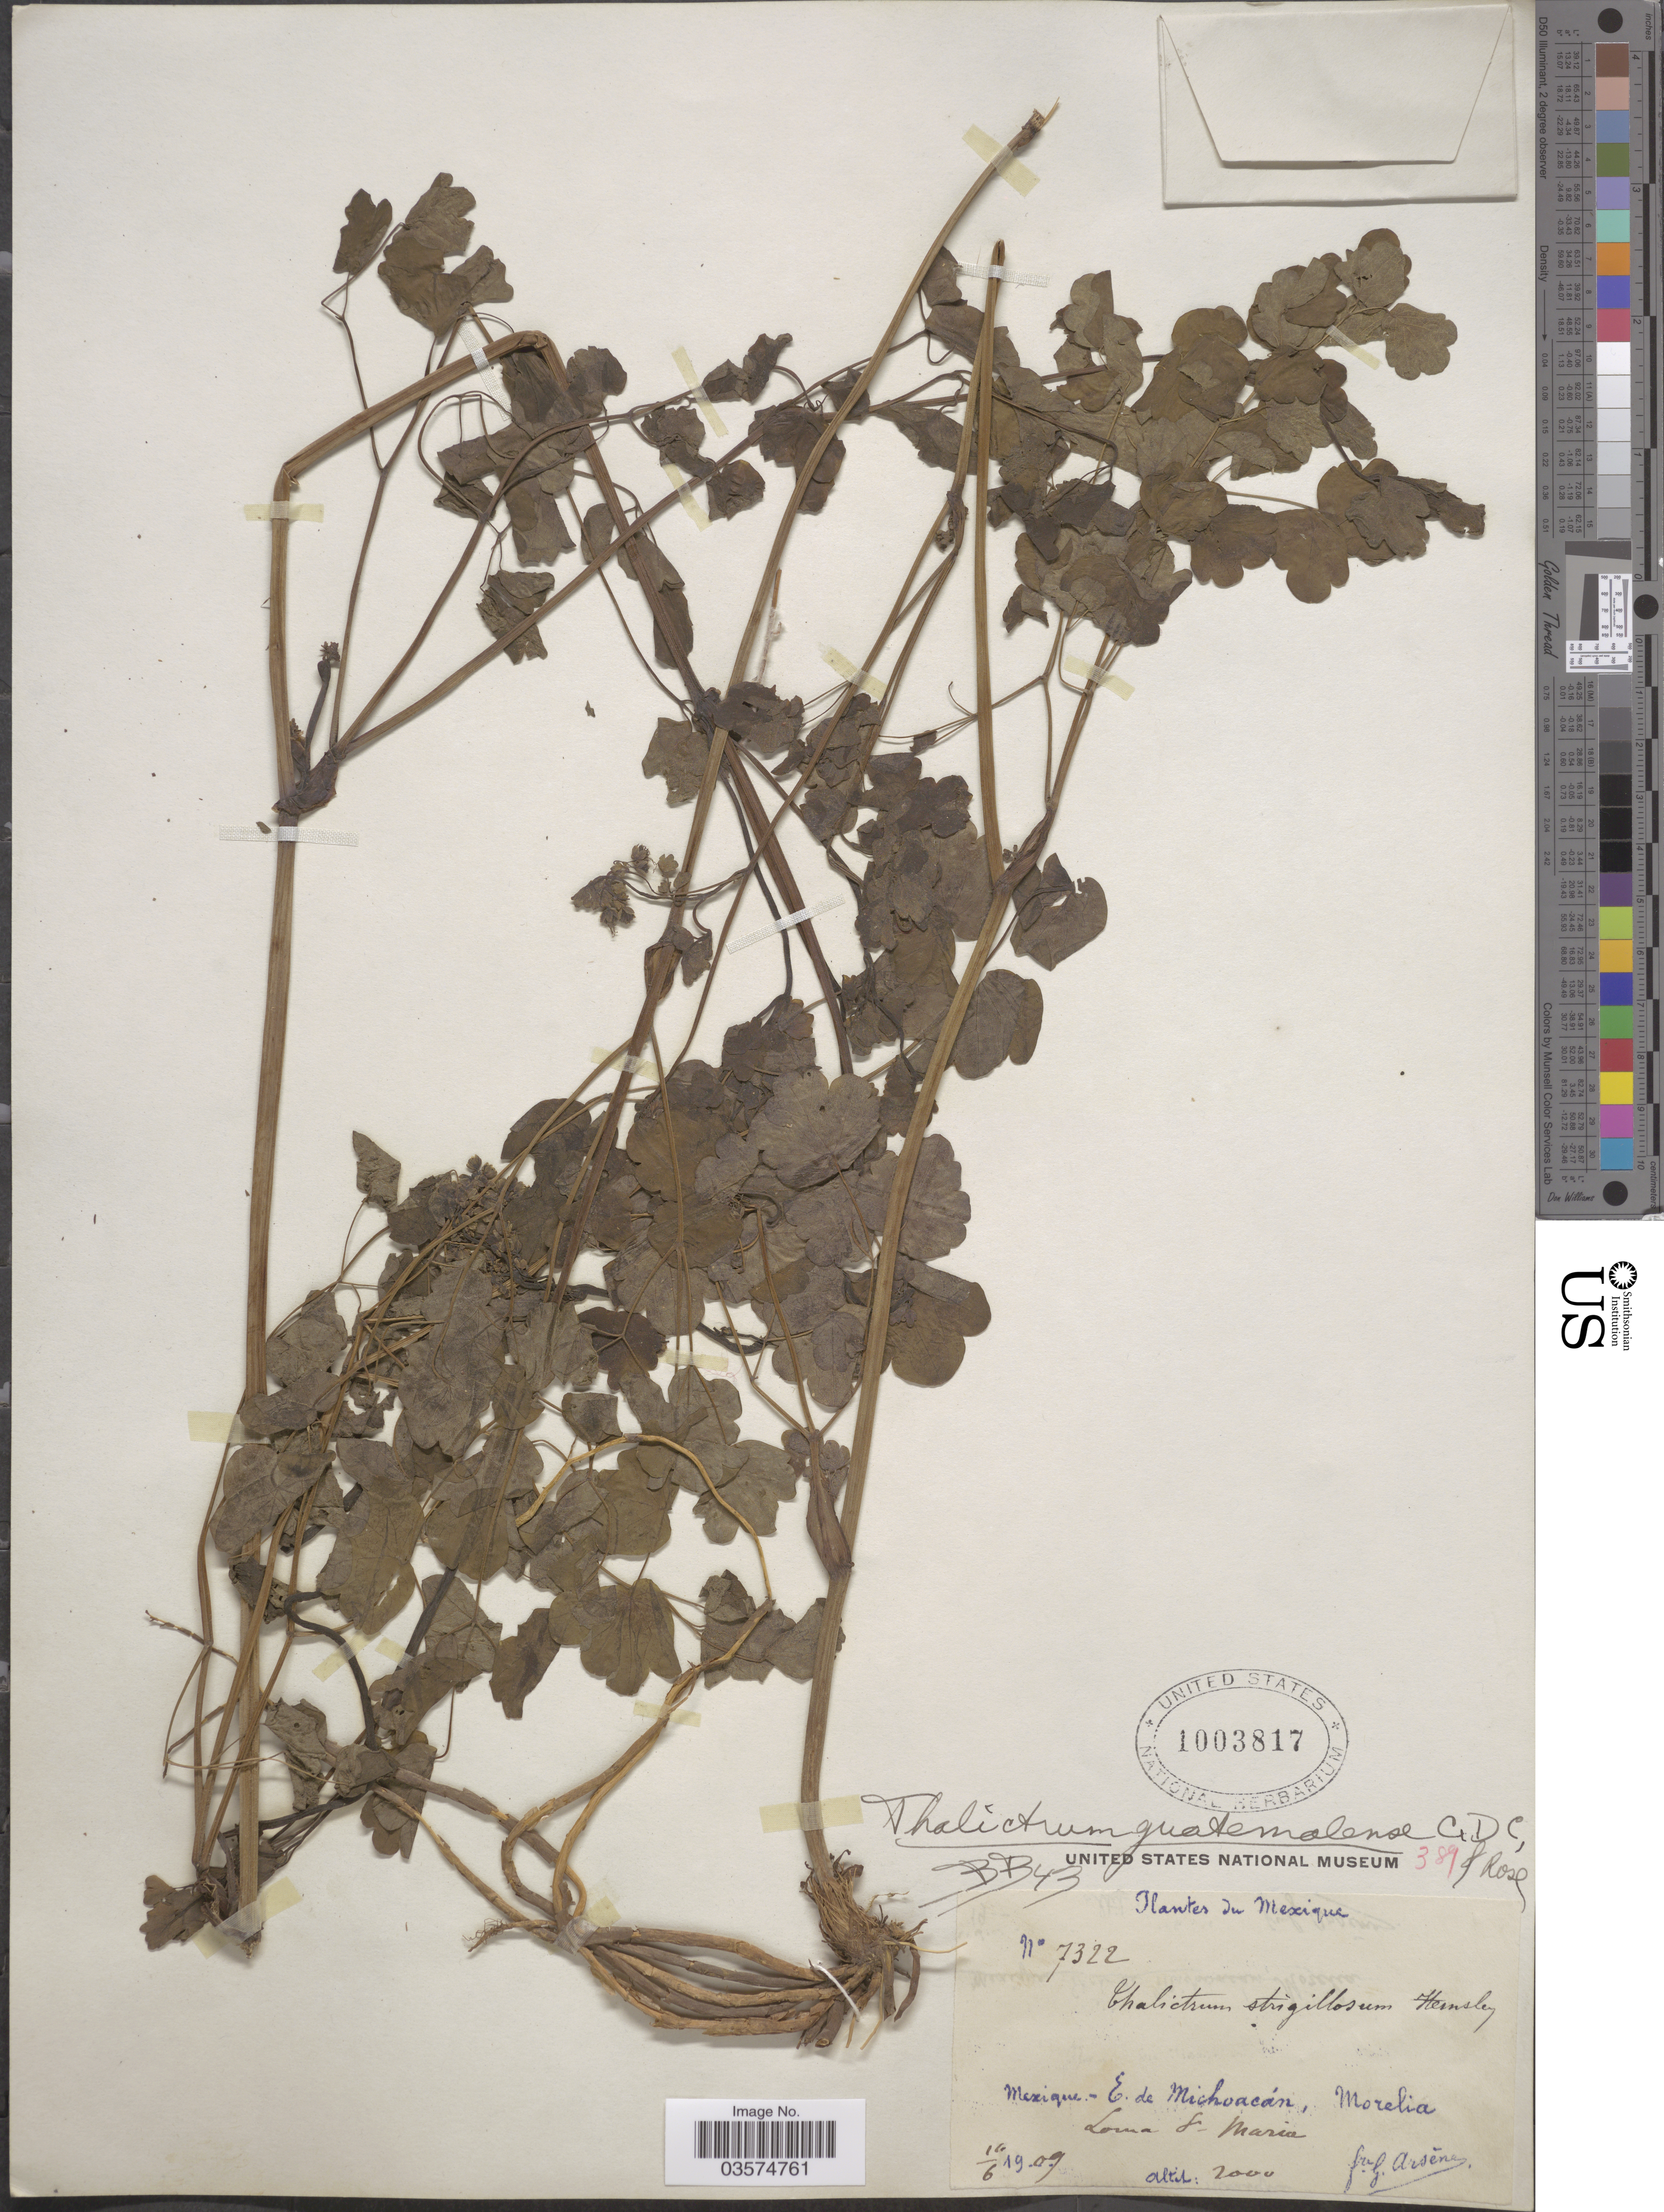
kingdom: Plantae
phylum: Tracheophyta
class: Magnoliopsida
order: Ranunculales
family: Ranunculaceae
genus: Thalictrum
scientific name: Thalictrum guatemalense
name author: C. DC. & Rose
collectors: Bro. G. Arsène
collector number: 7322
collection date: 1909-06-16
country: Mexico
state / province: Michoacán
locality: Mexique - E. de Michoacán, Morelía. Loma S. Maria.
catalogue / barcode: US 1003817